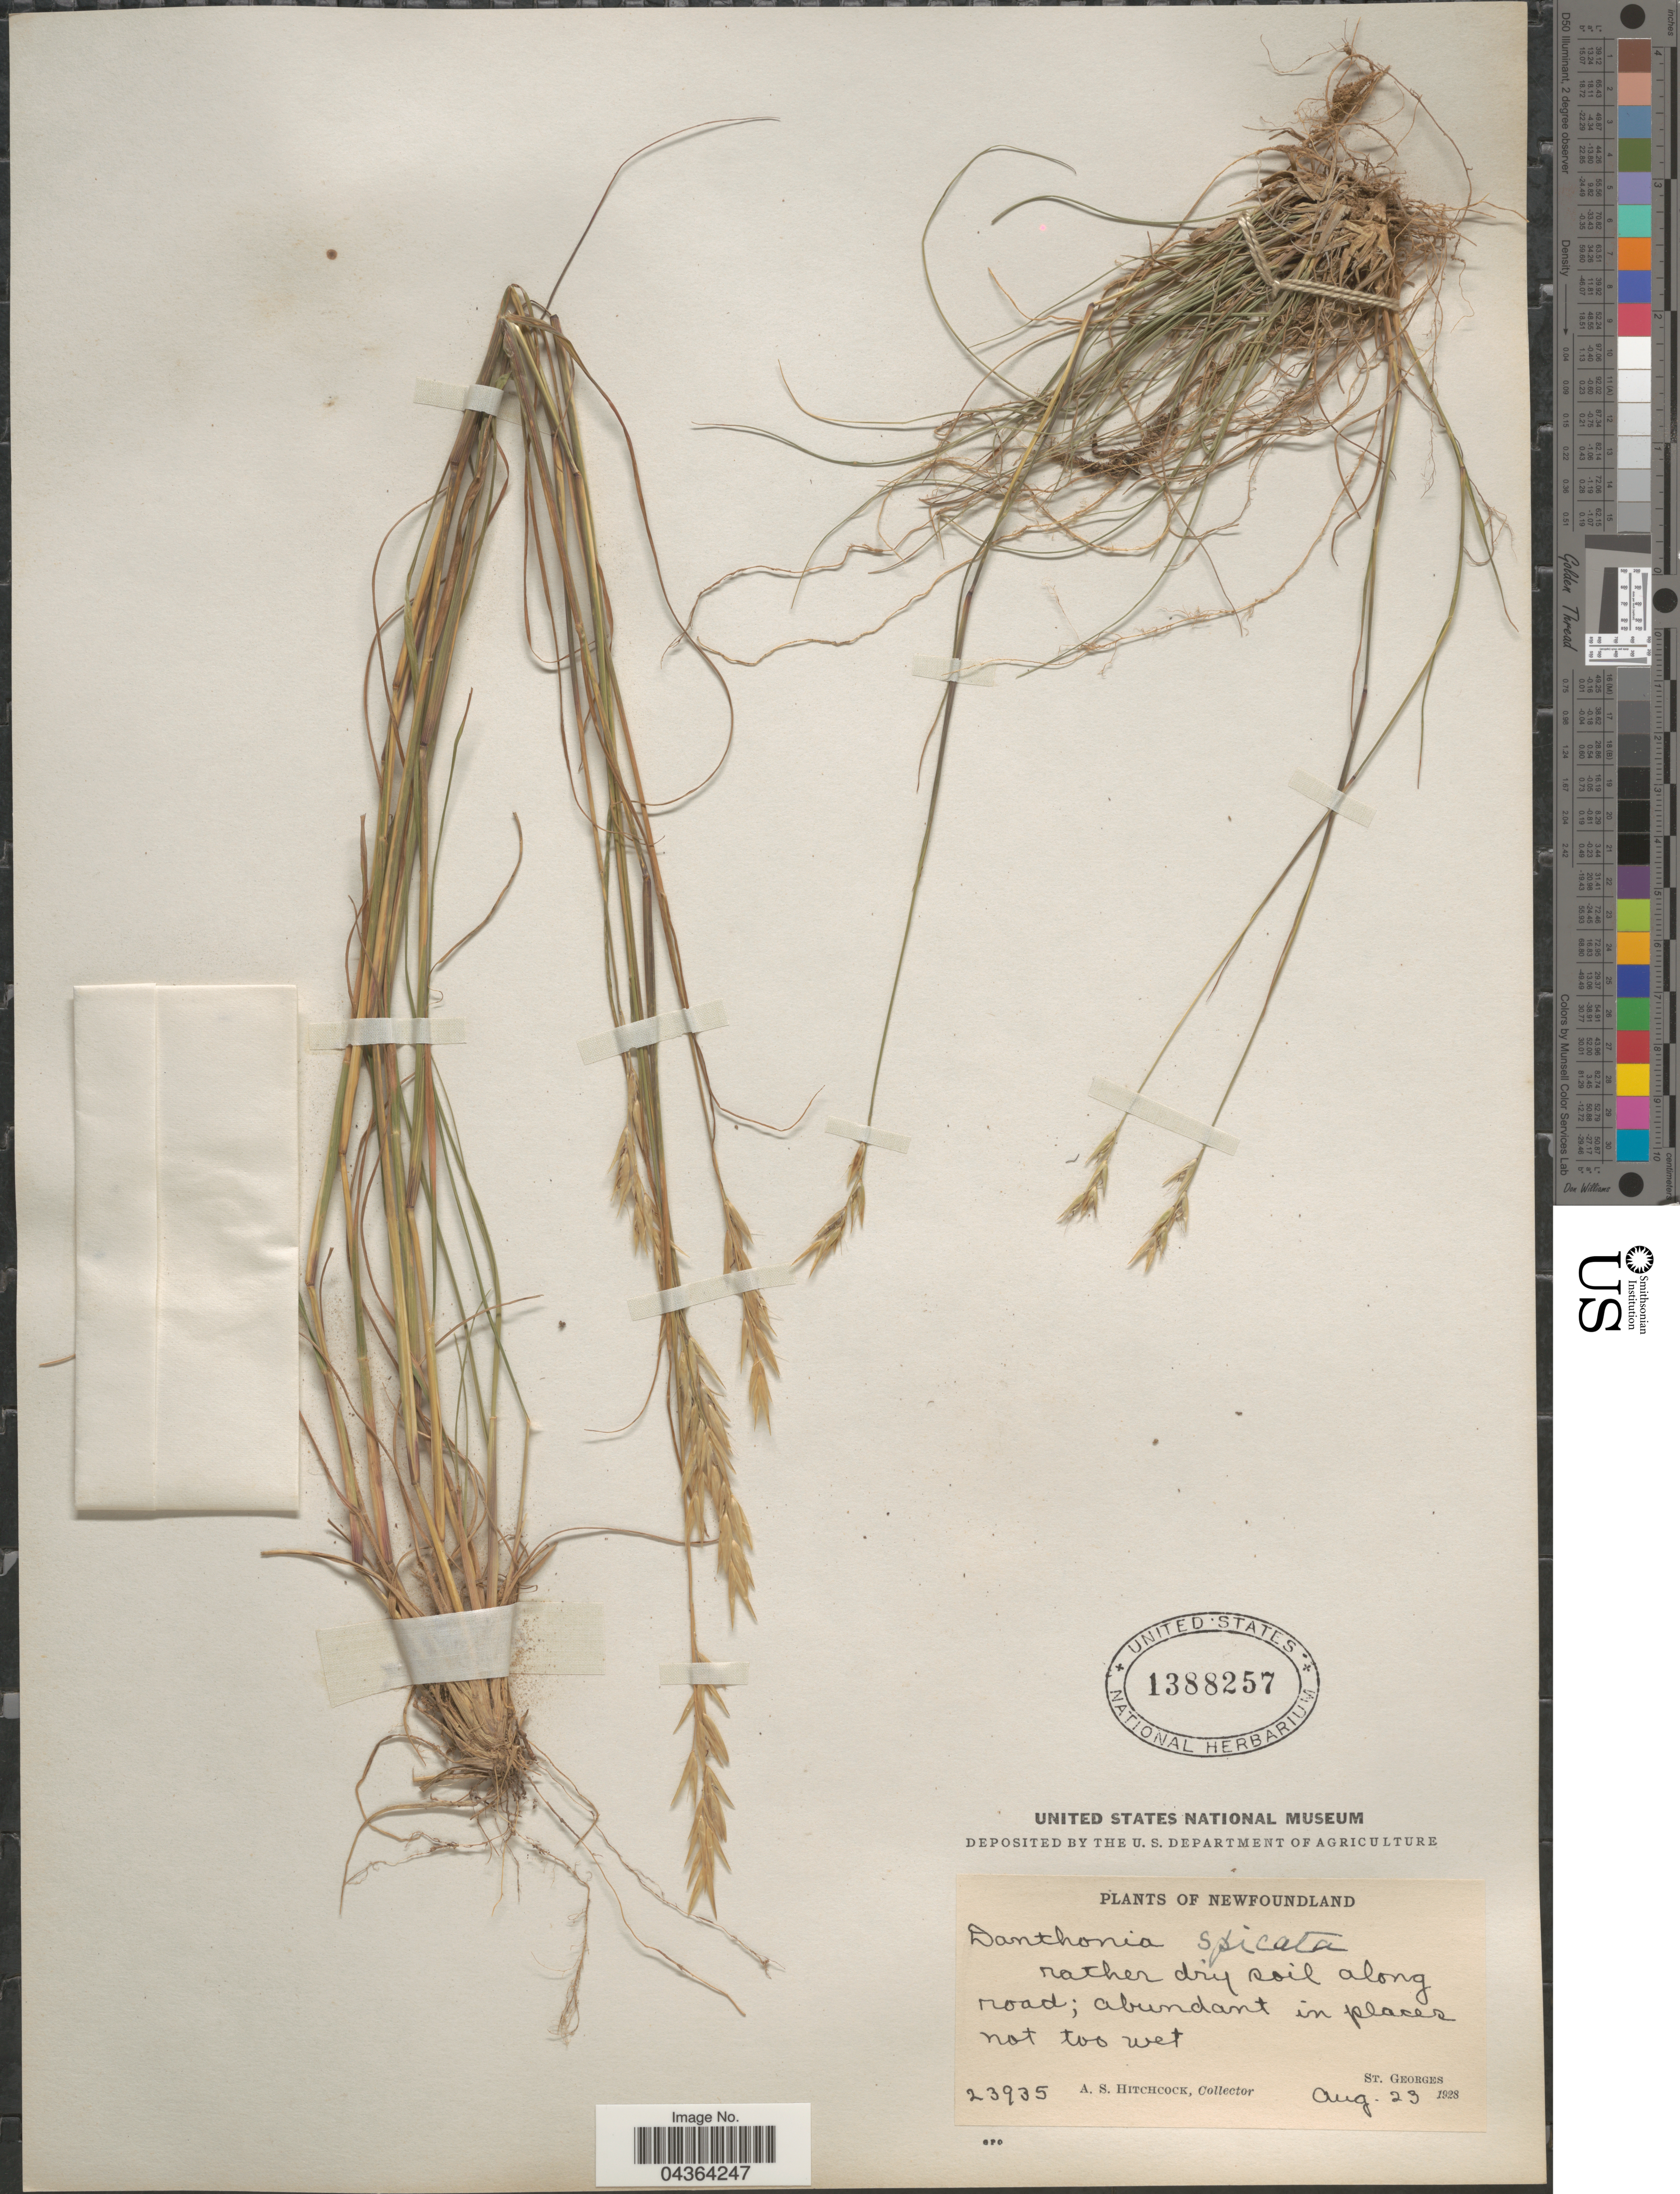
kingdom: Plantae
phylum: Tracheophyta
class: Liliopsida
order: Poales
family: Poaceae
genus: Danthonia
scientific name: Danthonia spicata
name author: (L.) P. Beauv. ex Roem. & Schult.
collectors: A. S. Hitchcock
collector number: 23935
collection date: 1928-08-23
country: Canada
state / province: Newfoundland and Labrador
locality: St. Georges.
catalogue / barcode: US 1388257